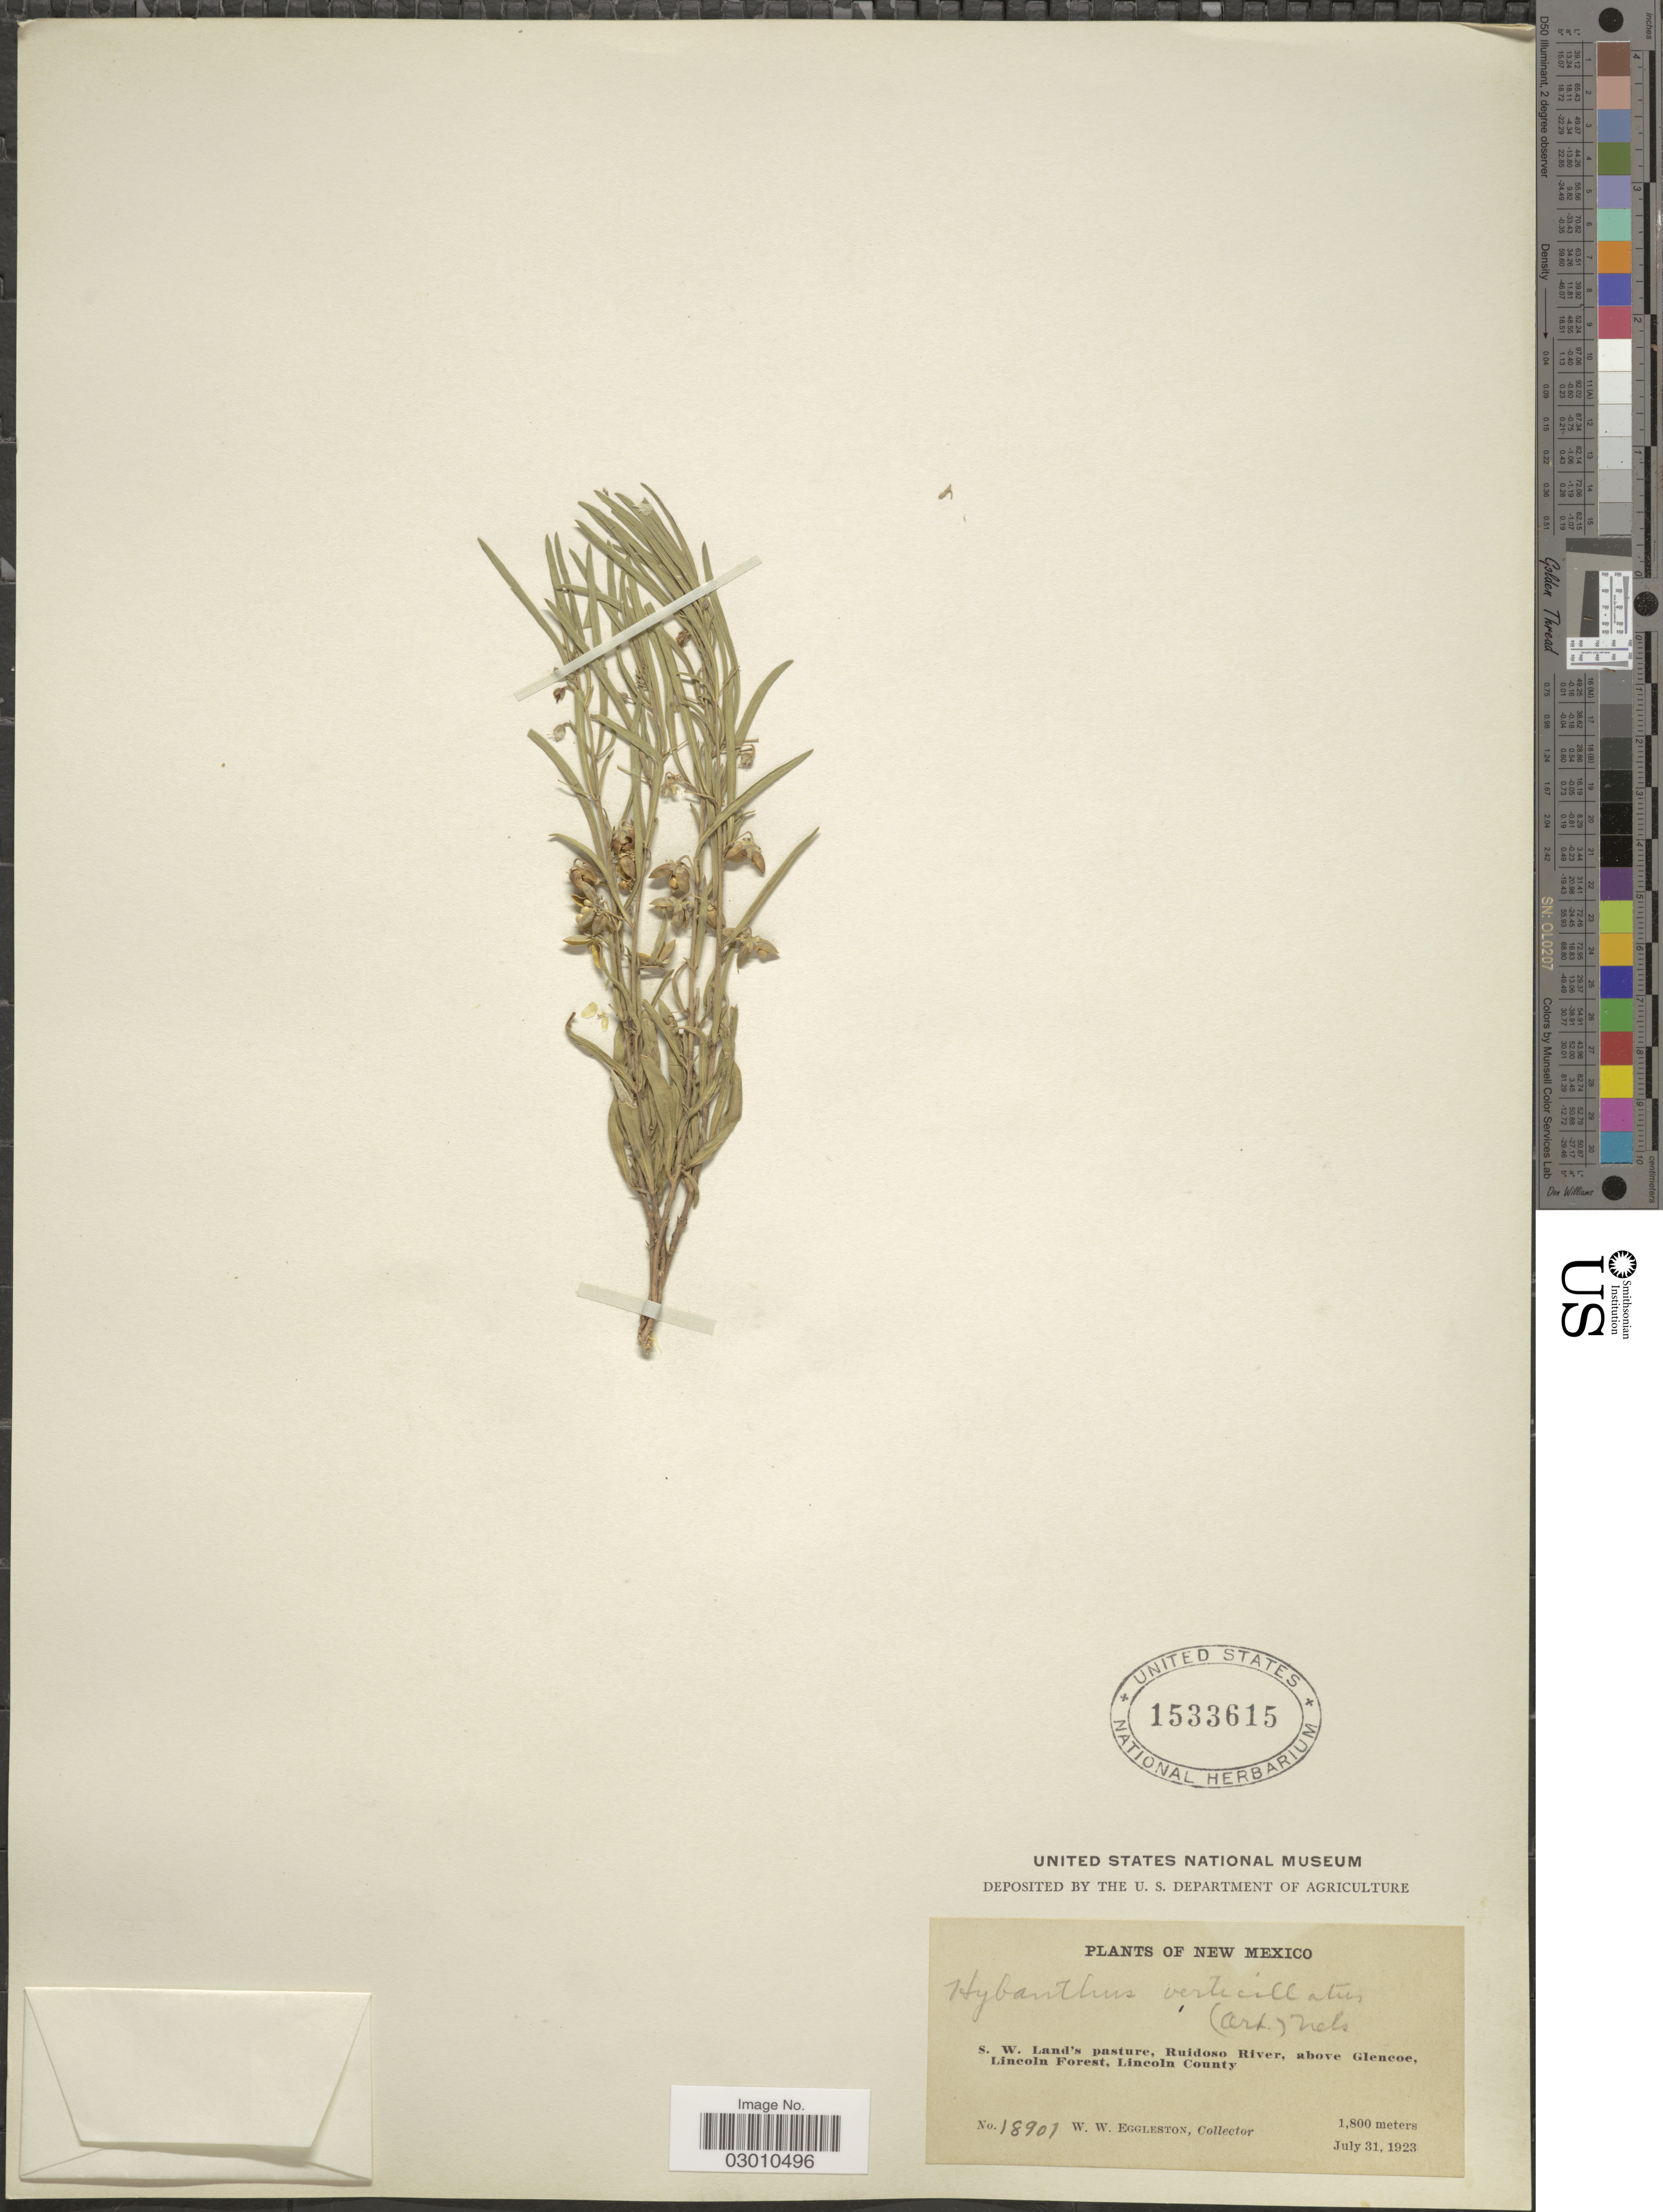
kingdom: Plantae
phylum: Tracheophyta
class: Magnoliopsida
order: Malpighiales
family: Violaceae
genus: Pombalia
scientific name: Pombalia verticillata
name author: (Ortega) Paula-Souza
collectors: W. W. Eggleston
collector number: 18901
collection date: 1923-07-31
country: United States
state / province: New Mexico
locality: S.W. Land's pasture, Ruidoso River, above Glencoe, Lincoln Forest, Lincoln County.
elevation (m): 1800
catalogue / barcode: US 1533615